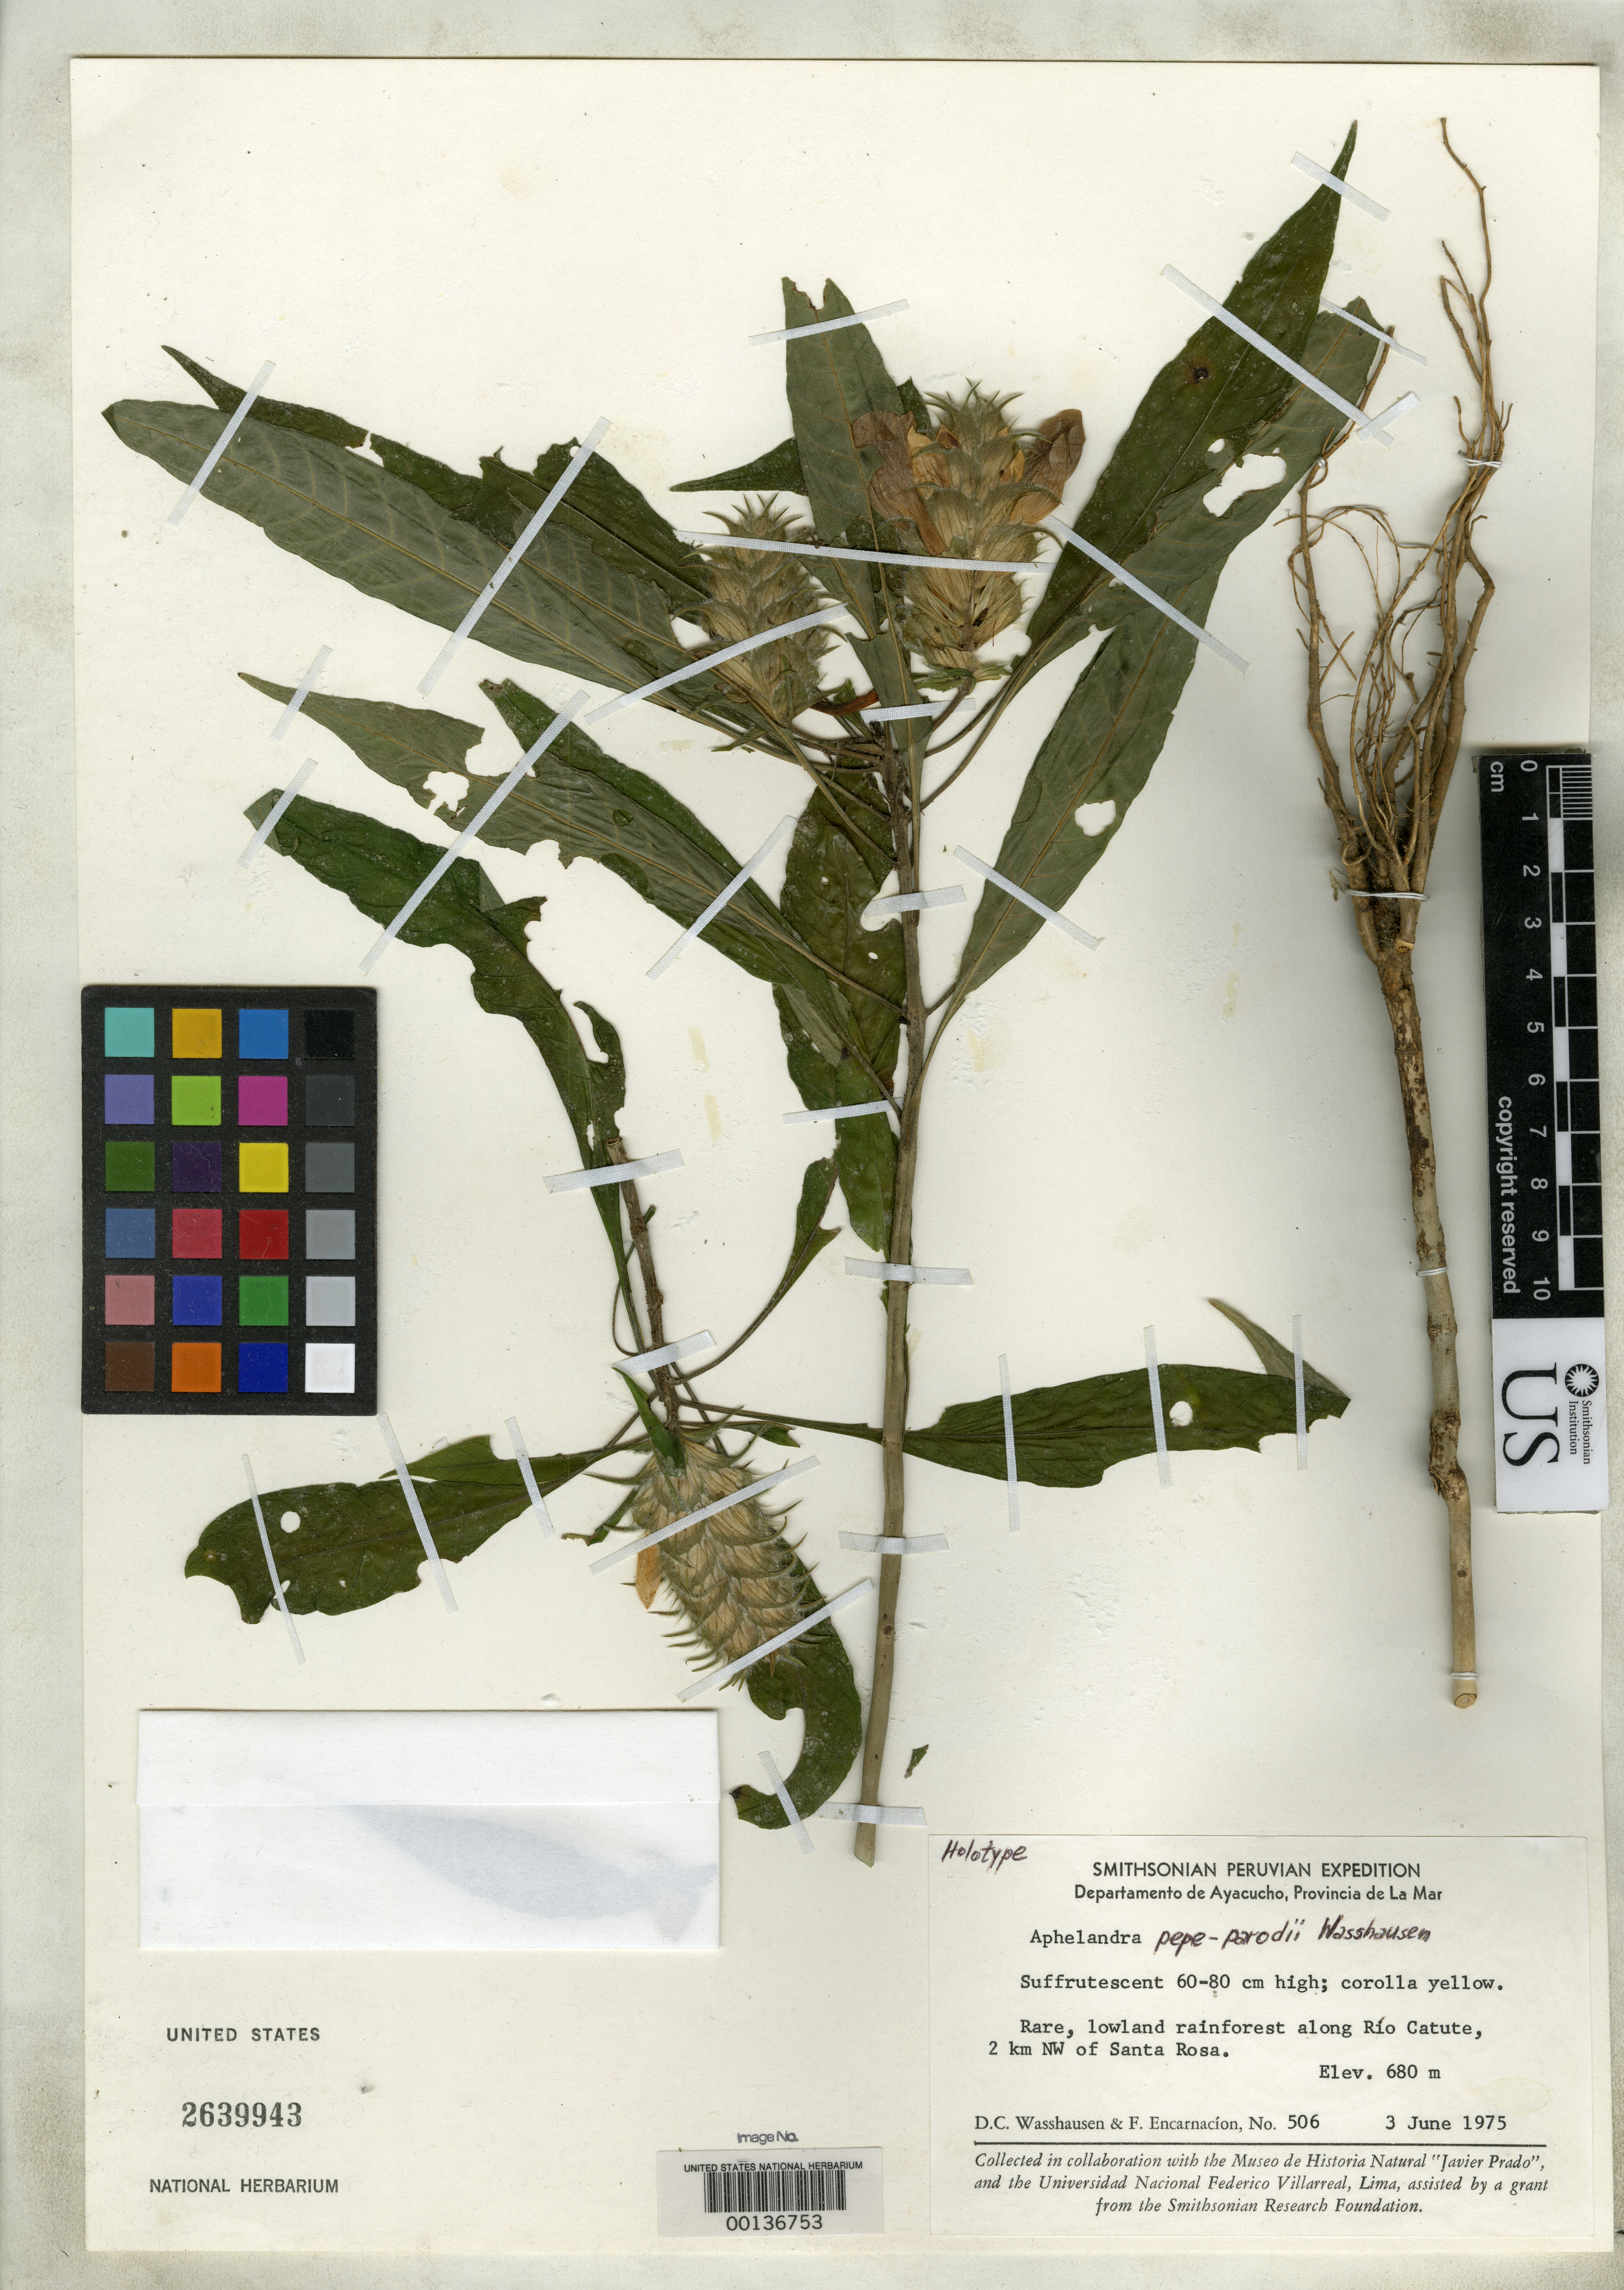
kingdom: Plantae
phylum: Tracheophyta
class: Magnoliopsida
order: Lamiales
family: Acanthaceae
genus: Aphelandra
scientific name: Aphelandra pepe-parodii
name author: Wassh.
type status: Holotype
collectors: D. C. Wasshausen & F. Encarnación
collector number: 506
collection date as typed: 03 Jun 1975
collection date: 1975-06-03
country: Peru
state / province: Ayacucho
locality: La Mar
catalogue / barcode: US 2639943